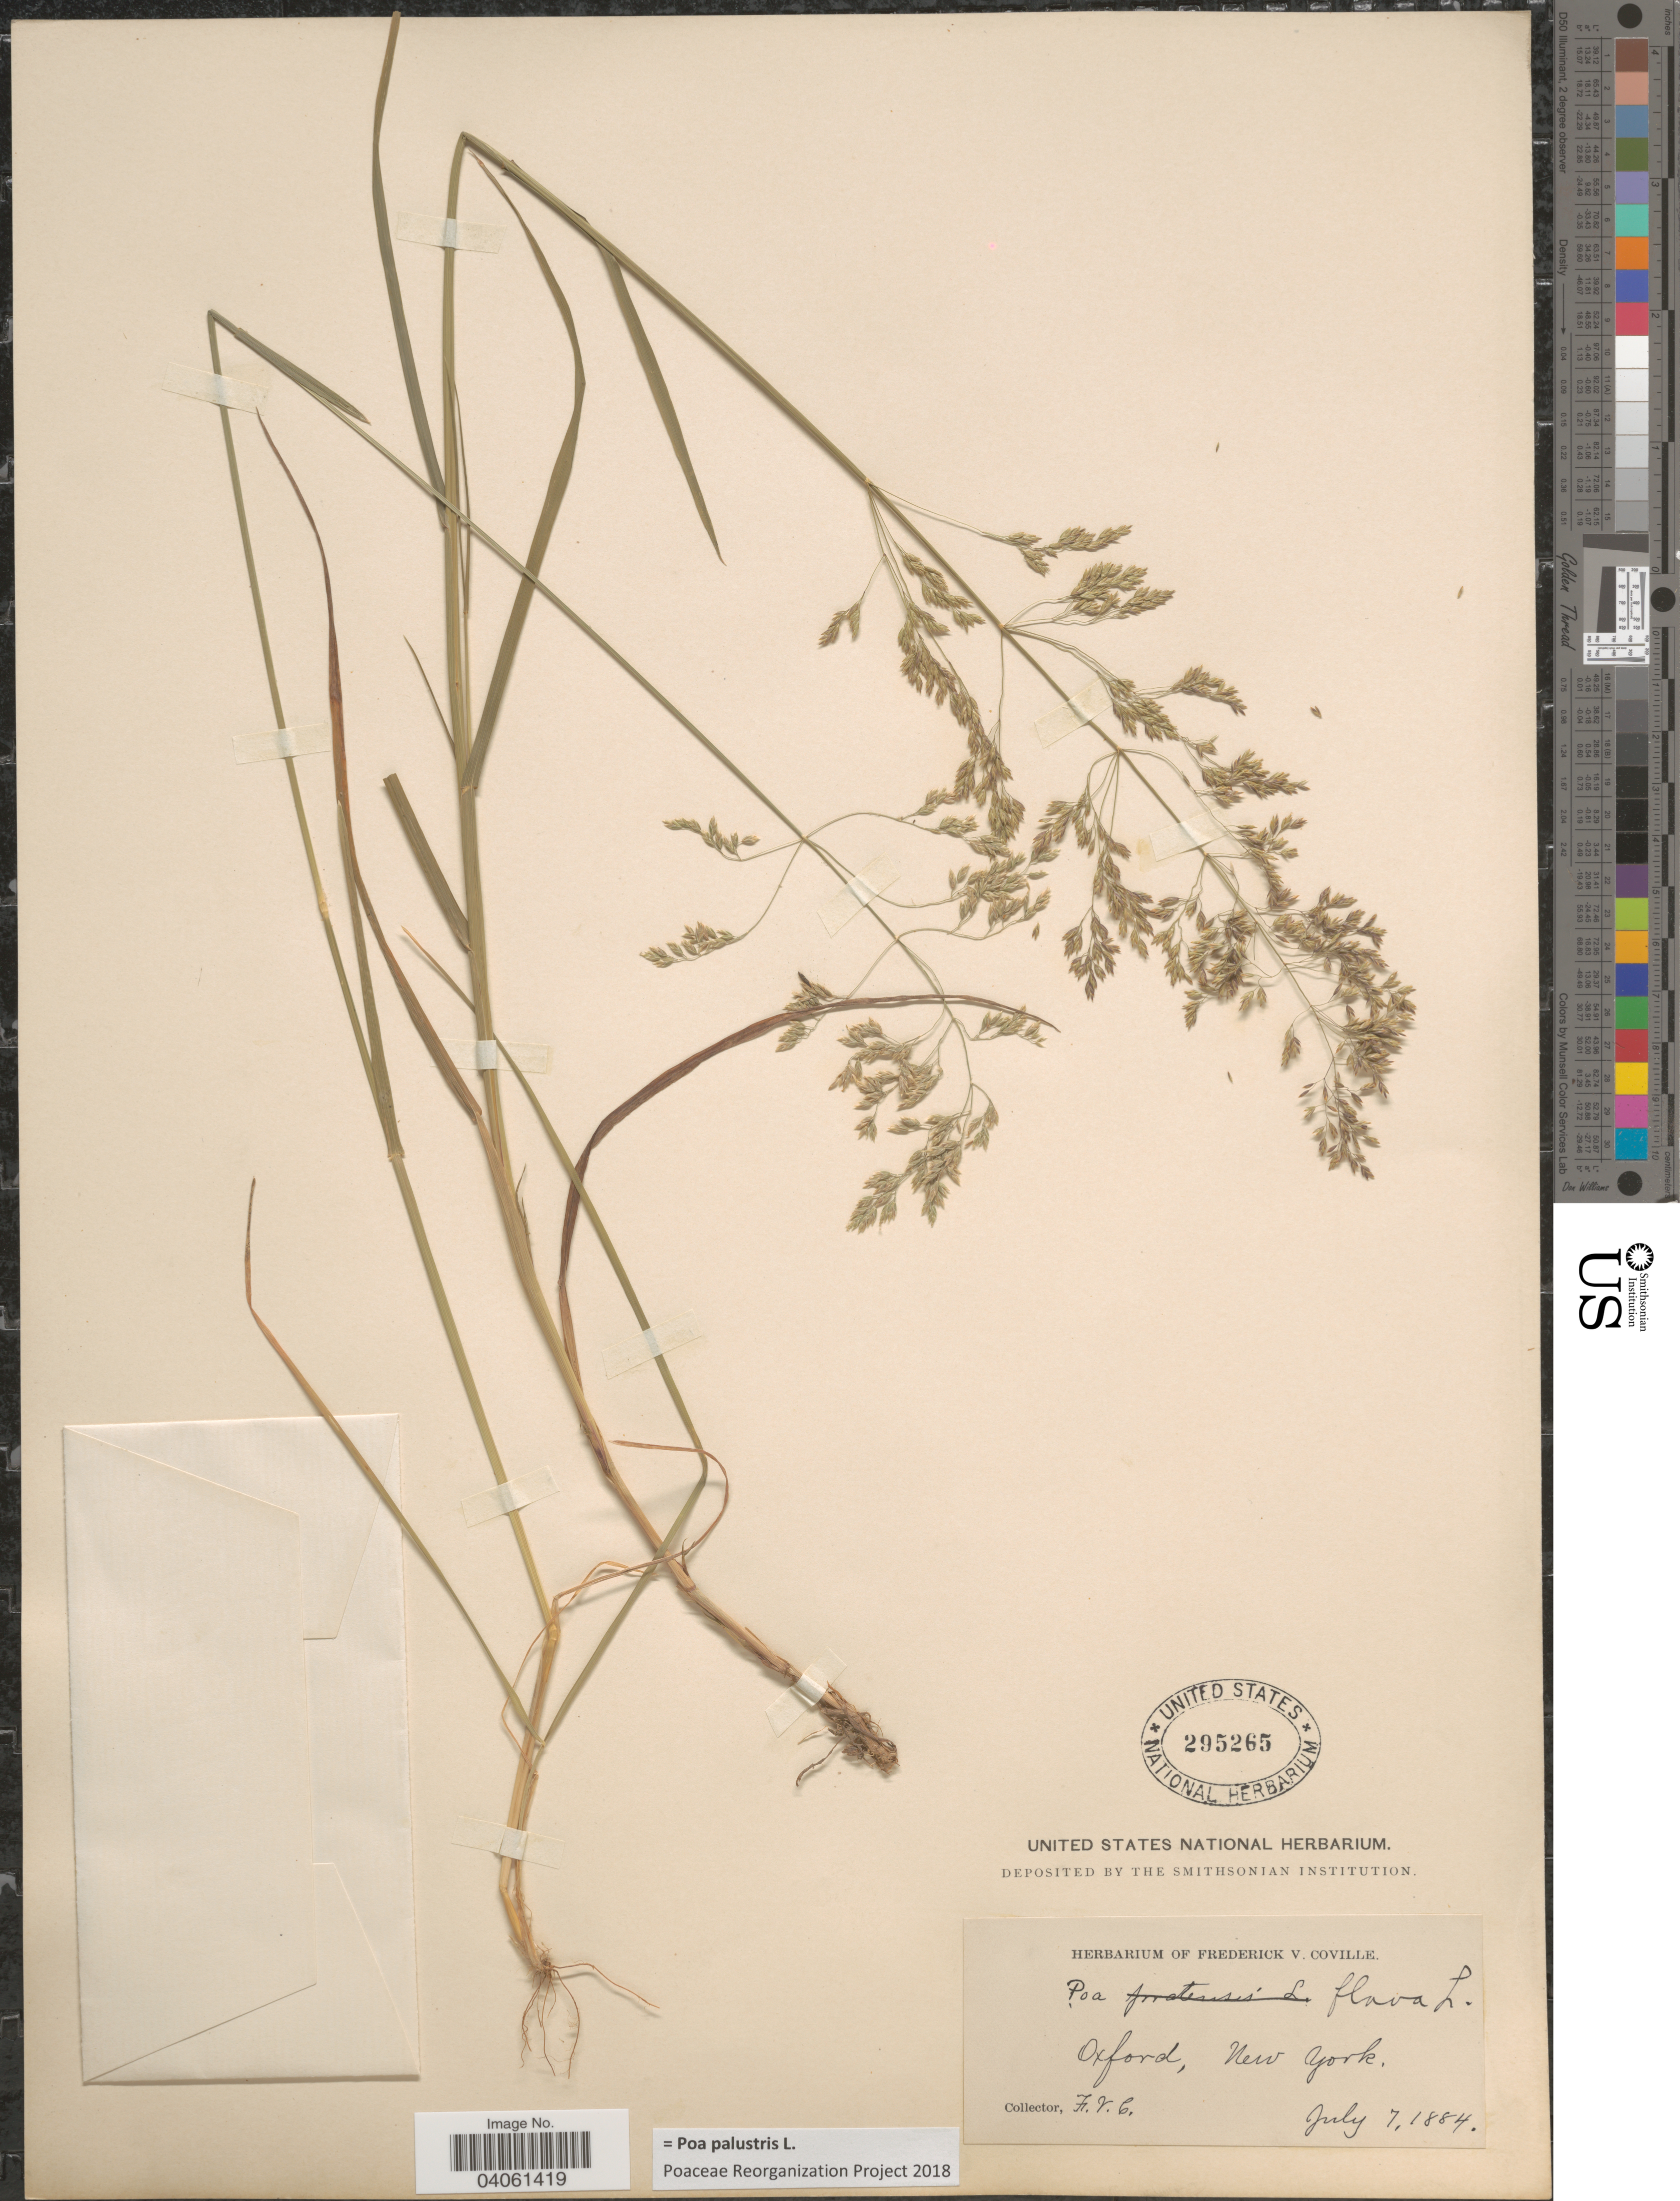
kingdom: Plantae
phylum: Tracheophyta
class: Liliopsida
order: Poales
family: Poaceae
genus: Poa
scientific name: Poa palustris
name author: L.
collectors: F. V. Coville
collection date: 1884-07-07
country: United States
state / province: New York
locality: Oxford.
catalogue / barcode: US 295265